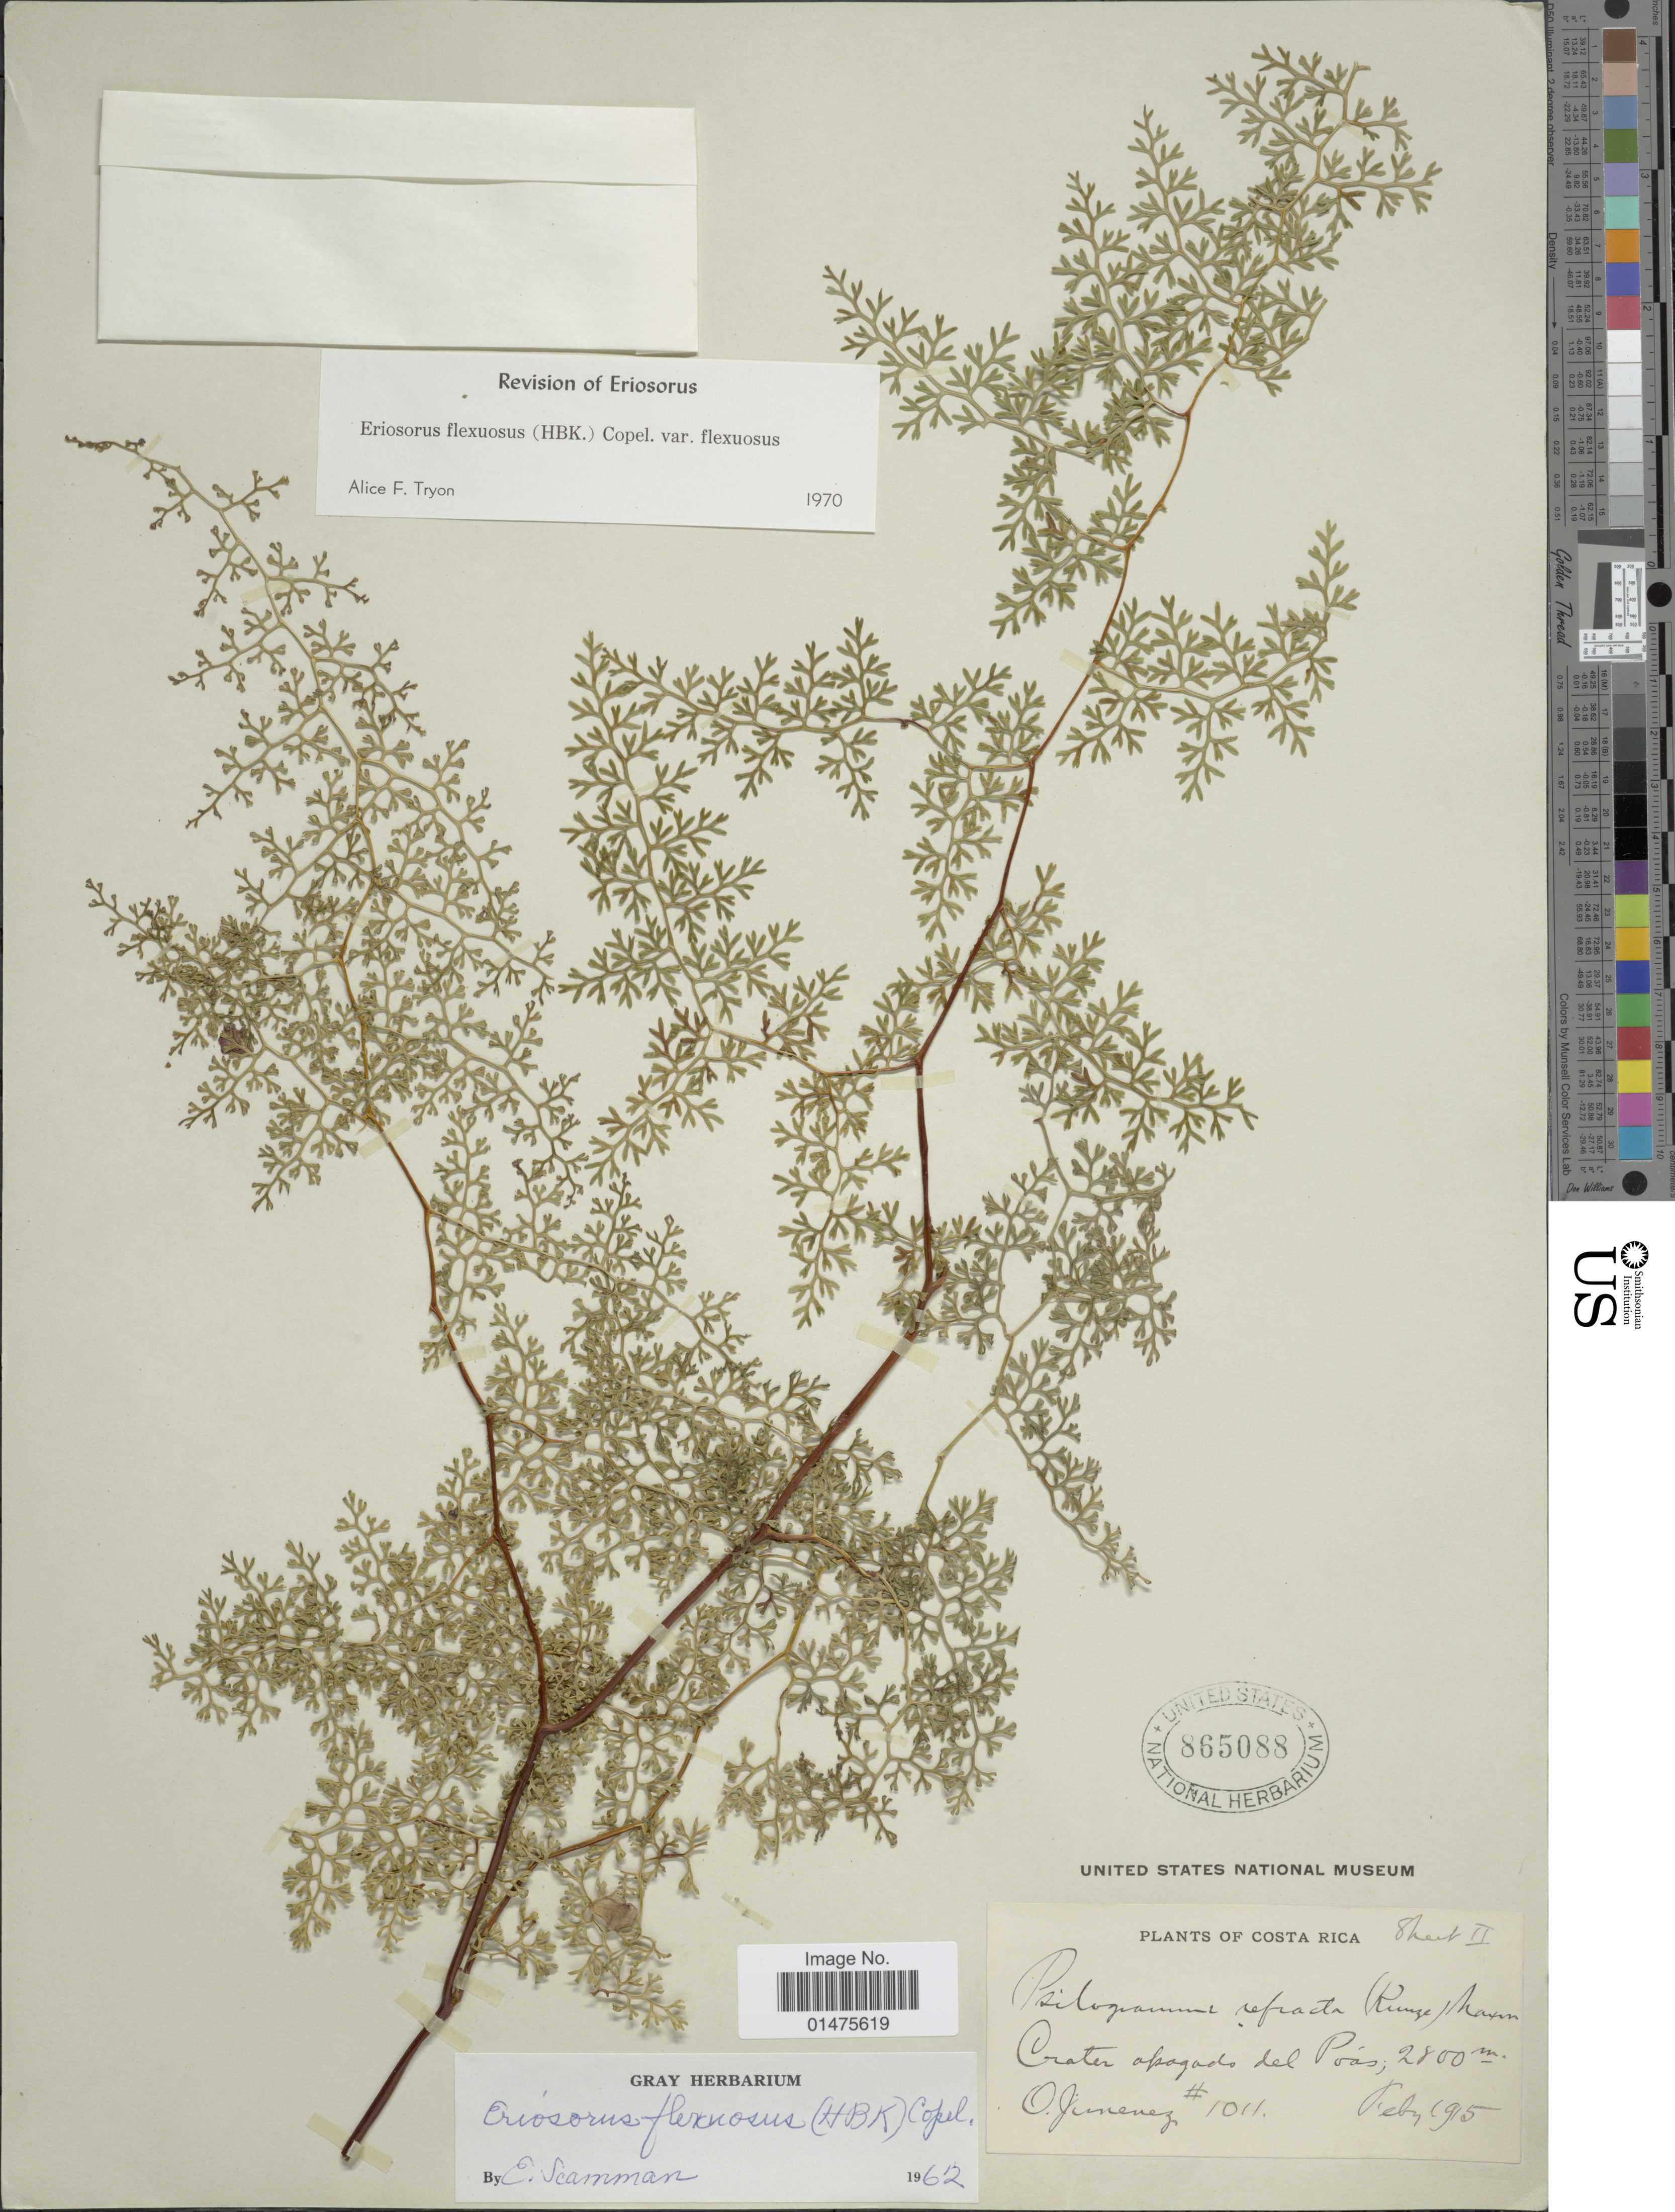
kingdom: Plantae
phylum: Tracheophyta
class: Polypodiopsida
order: Polypodiales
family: Pteridaceae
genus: Jamesonia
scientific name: Jamesonia flexuosa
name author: (Humb. & Bonpl.) Christenh.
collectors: O. Jiménez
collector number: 1011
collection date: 1915-02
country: Costa Rica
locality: Crater apogato del Poas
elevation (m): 2800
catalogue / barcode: US 865088